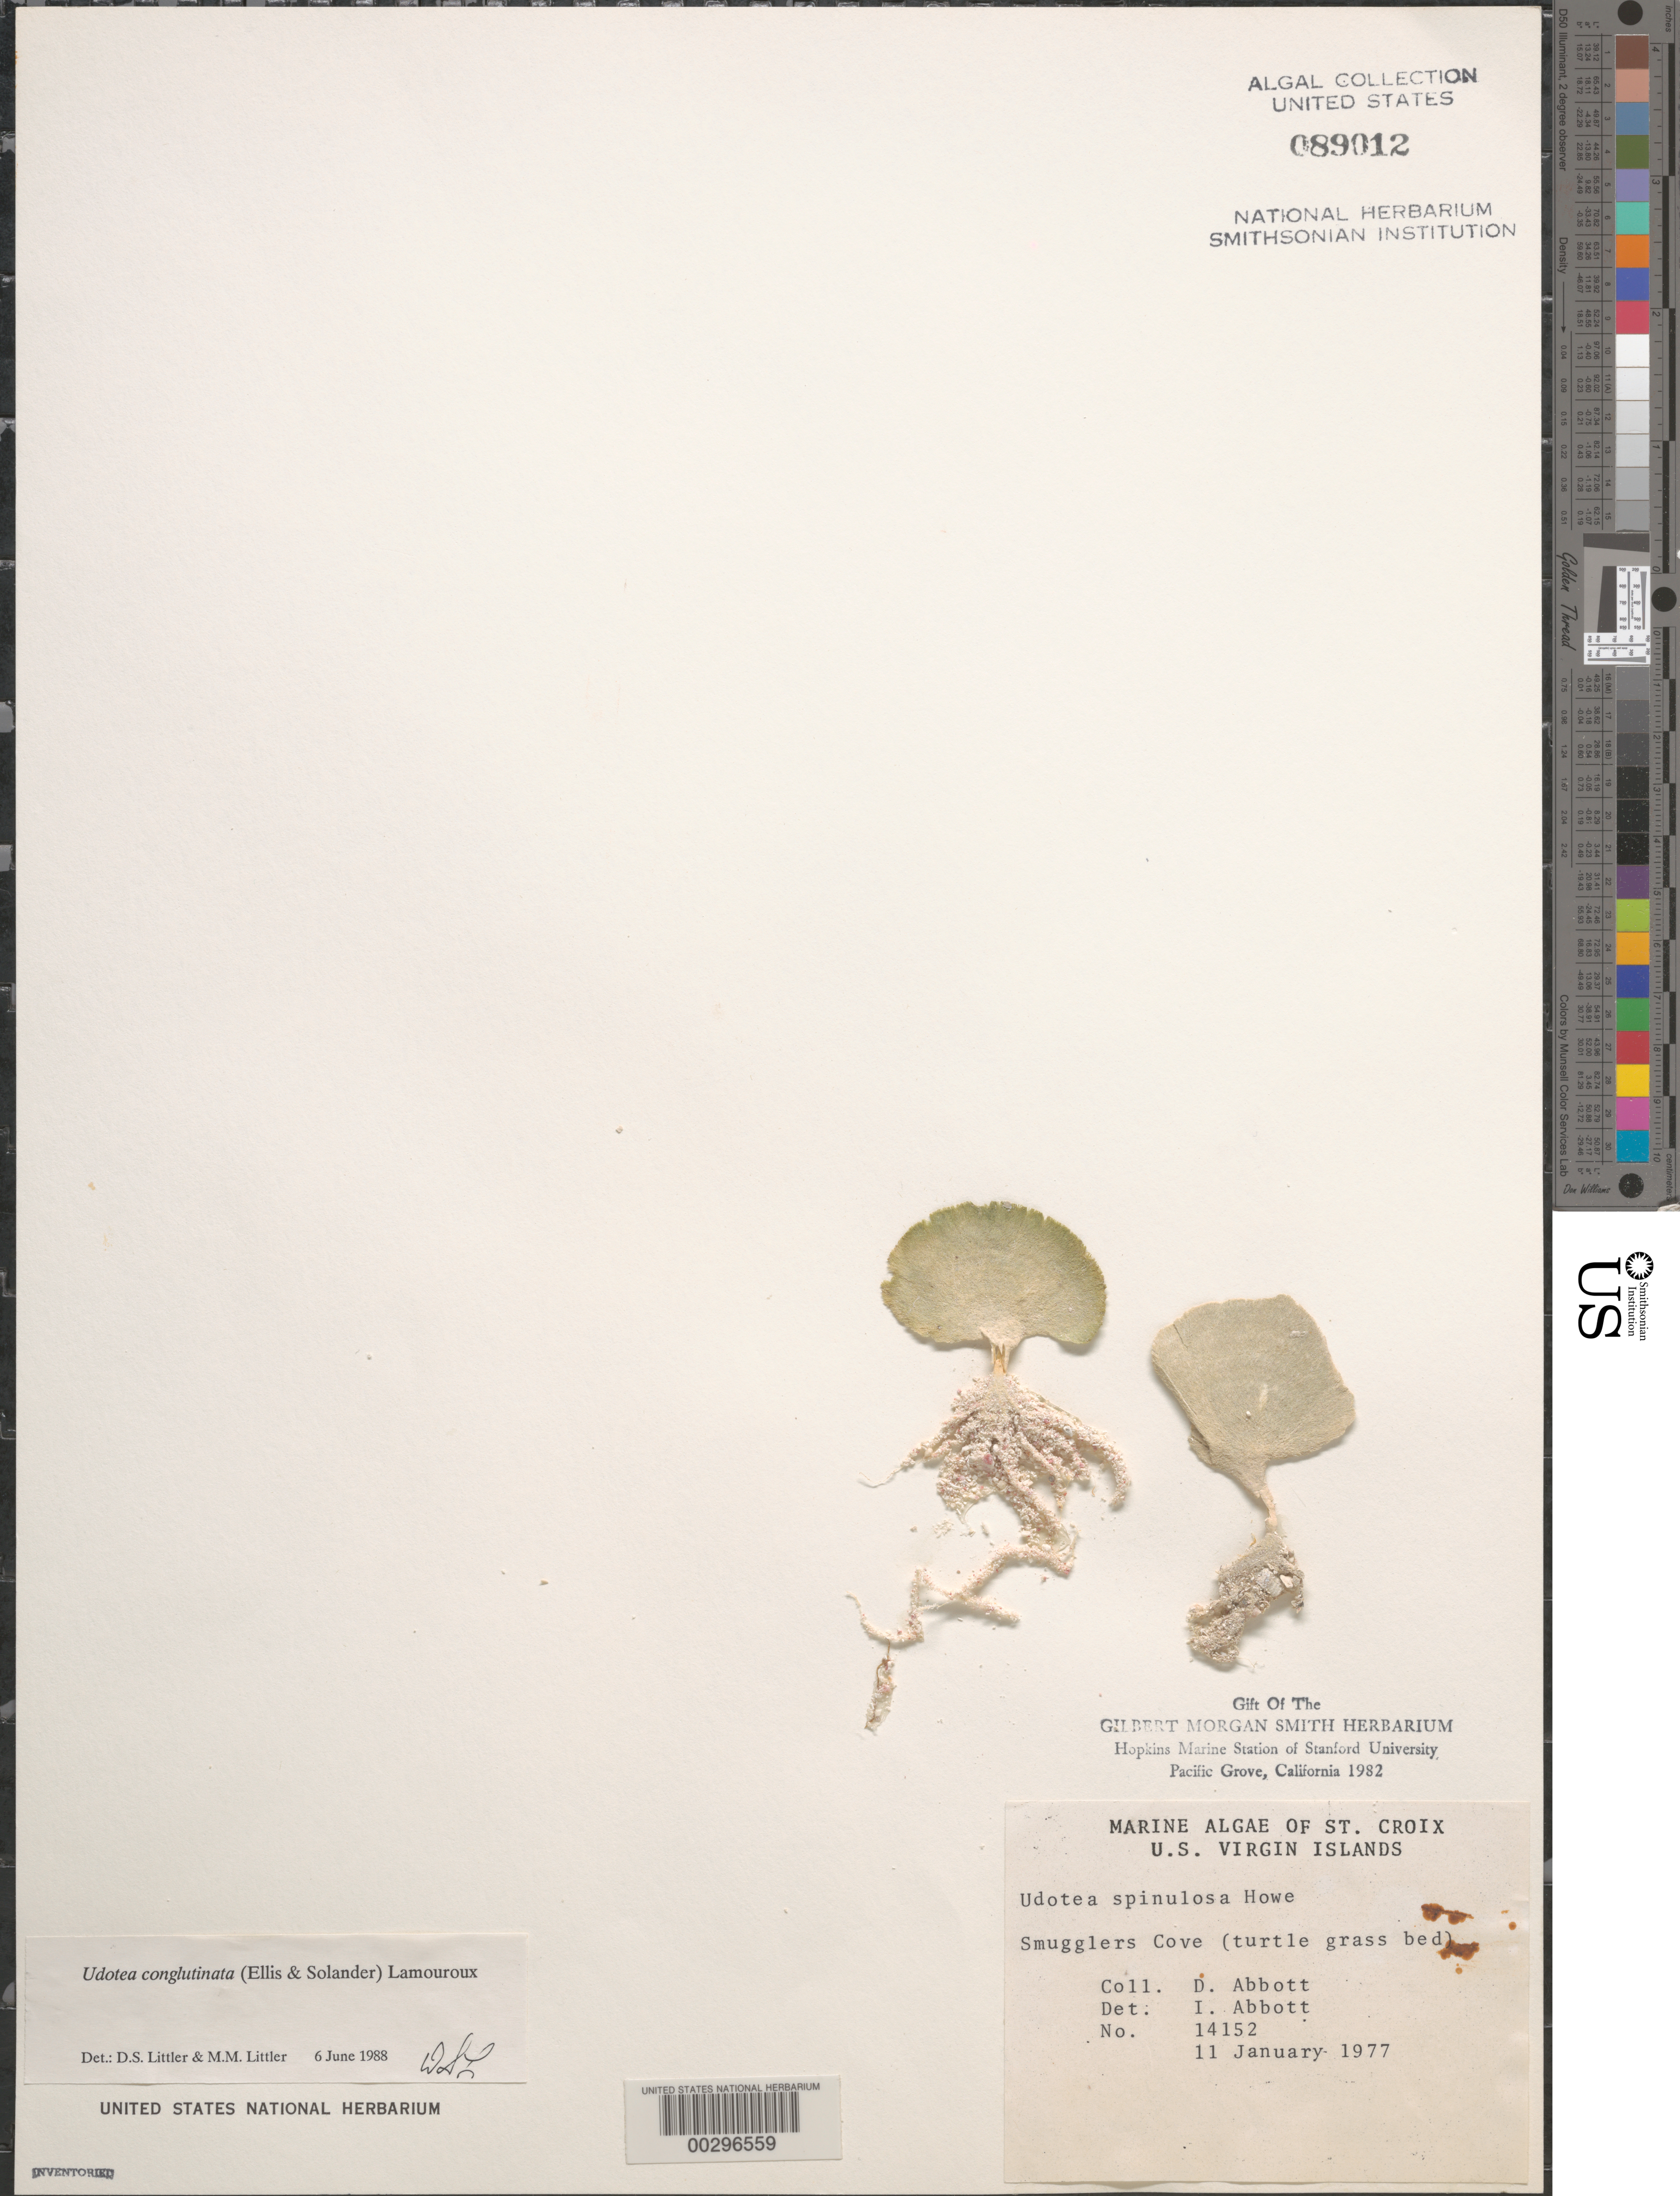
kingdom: Plantae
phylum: Chlorophyta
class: Ulvophyceae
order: Bryopsidales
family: Udoteaceae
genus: Udotea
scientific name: Udotea conglutinata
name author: (Ellis & Sol.) J.V.Lamouroux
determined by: Littler, D. S.; Littler, M. M.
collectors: D. P. Abbott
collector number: IAA 14152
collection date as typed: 11 Jan 1977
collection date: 1977-01-11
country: U.S. Virgin Islands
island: St. Croix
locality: Smuggler's Cove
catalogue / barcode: US 89012